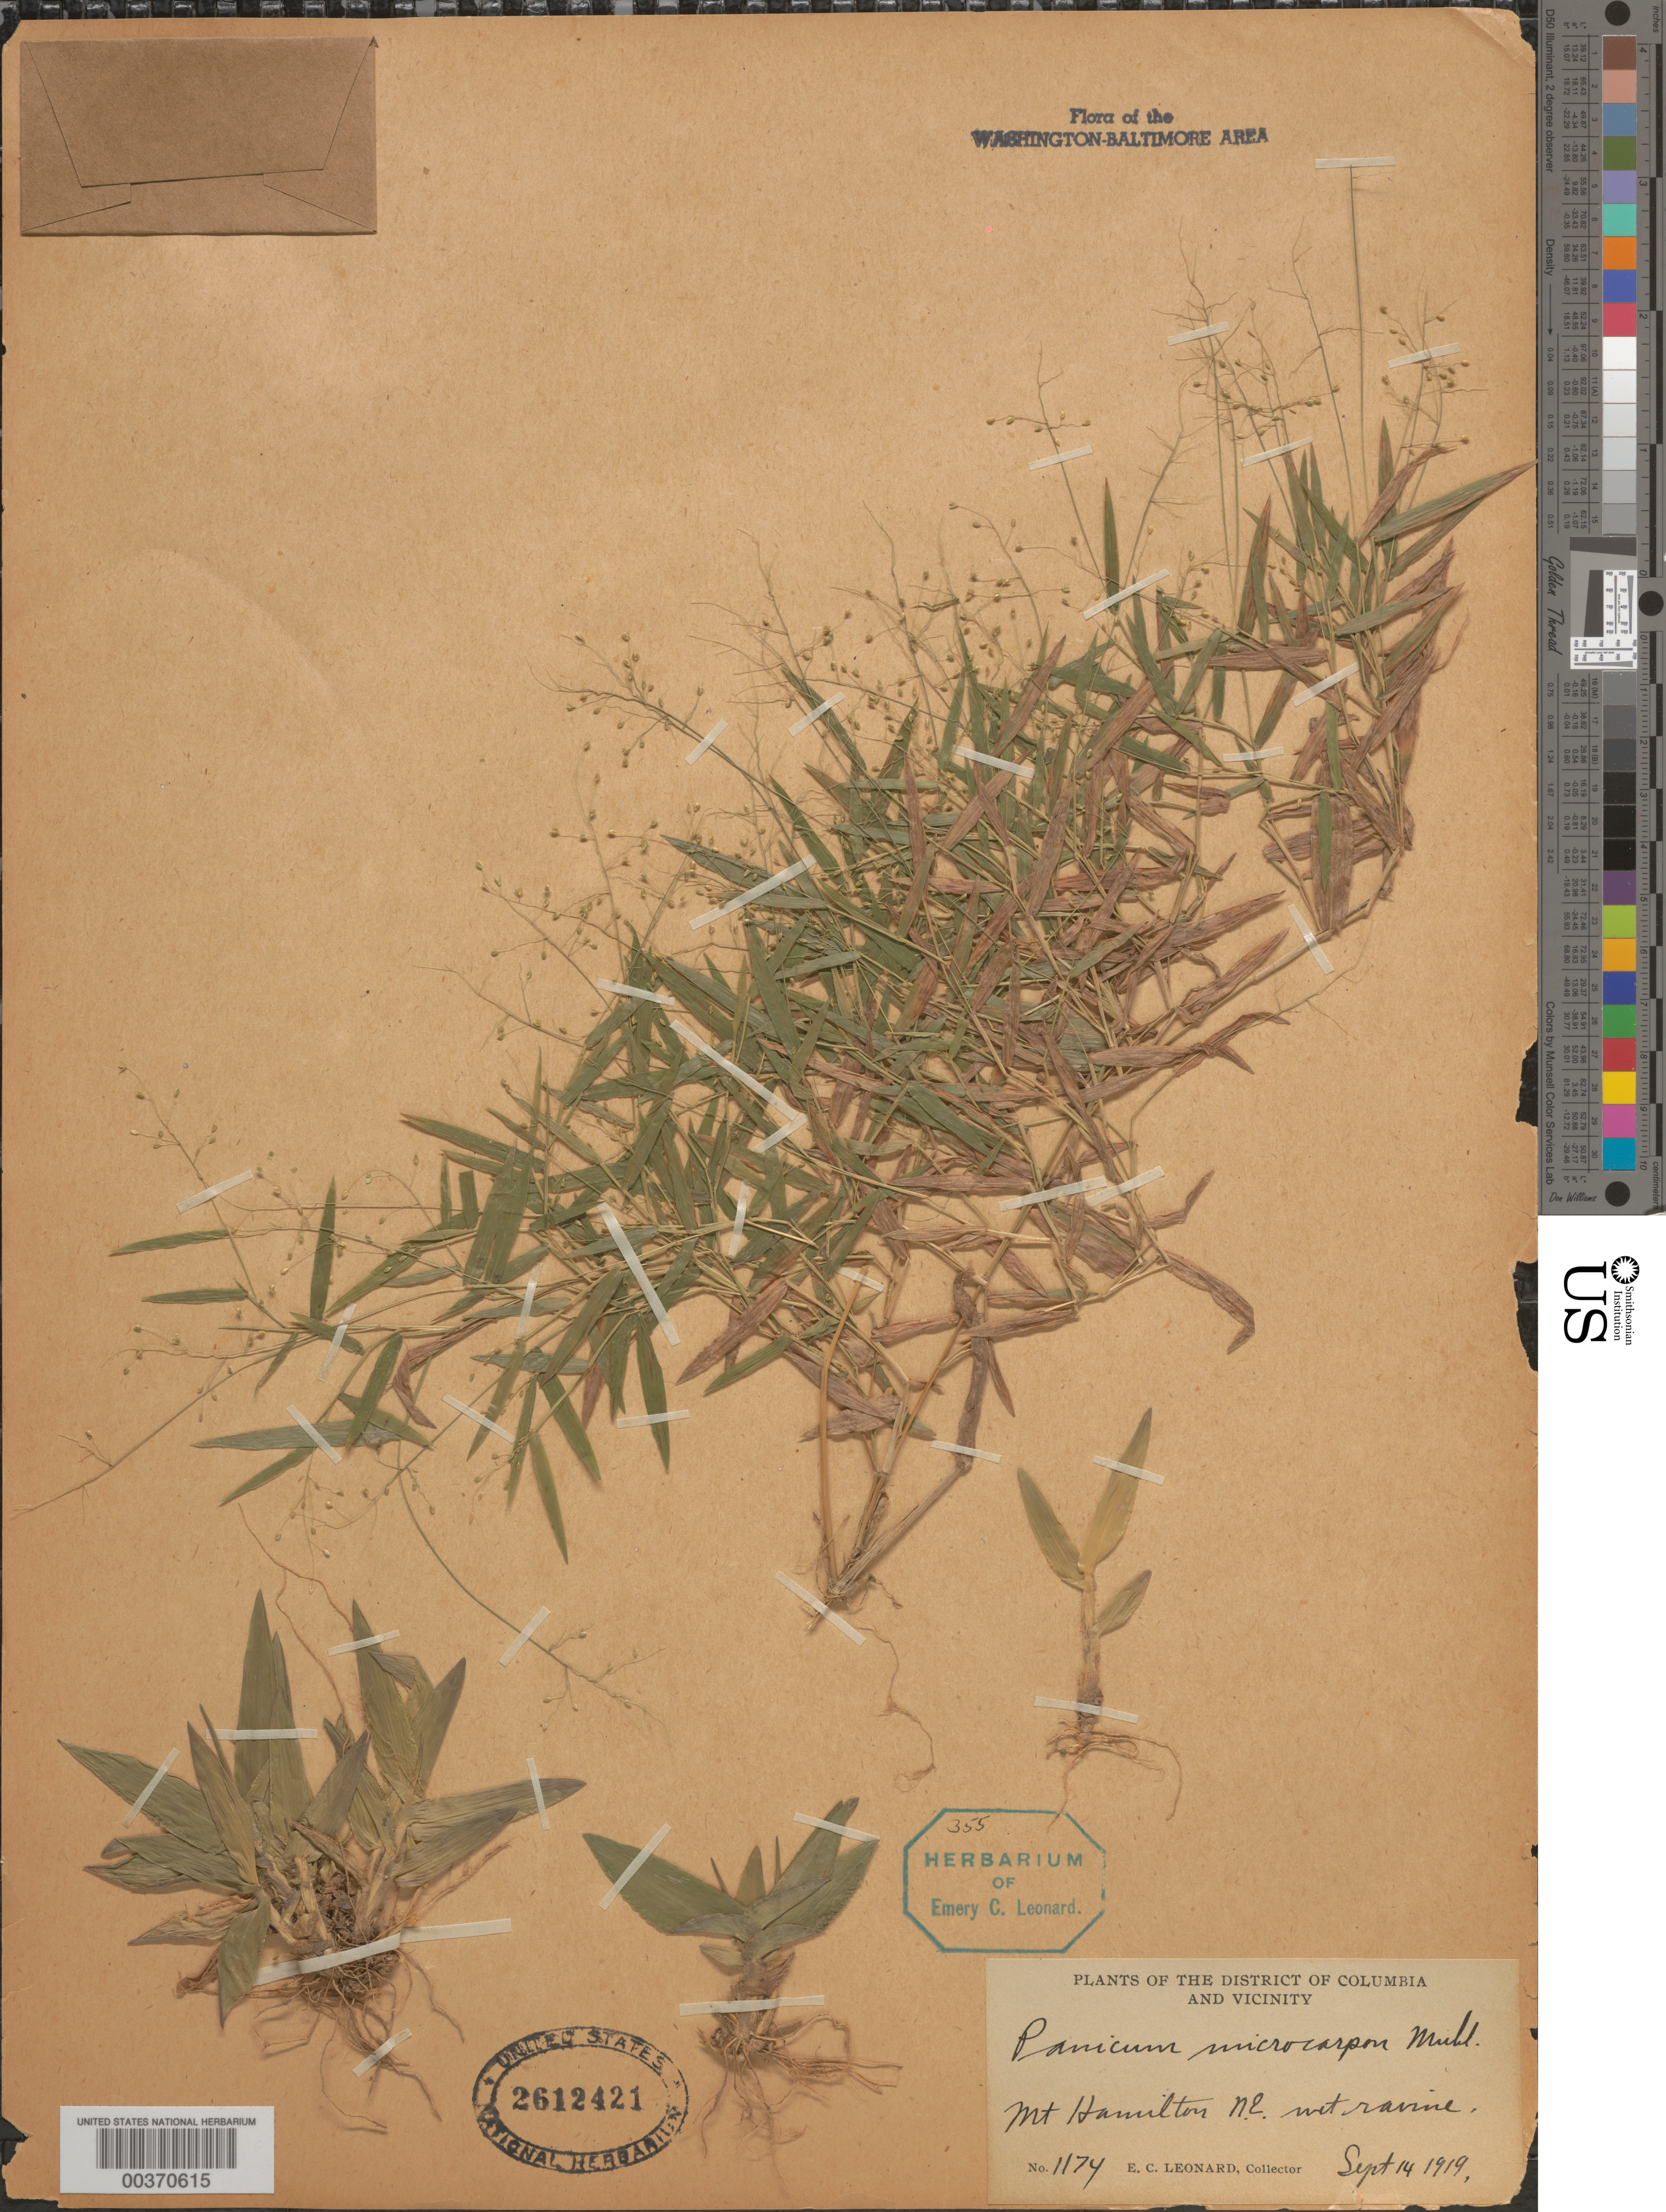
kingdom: Plantae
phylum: Tracheophyta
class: Liliopsida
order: Poales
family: Poaceae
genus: Dichanthelium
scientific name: Dichanthelium dichotomum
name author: (L.) Gould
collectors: E. C. Leonard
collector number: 1174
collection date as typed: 14 Sep 1919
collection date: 1919-09-14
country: United States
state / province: District of Columbia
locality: Mount Hamilton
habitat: Wet ravine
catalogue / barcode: US 2612421